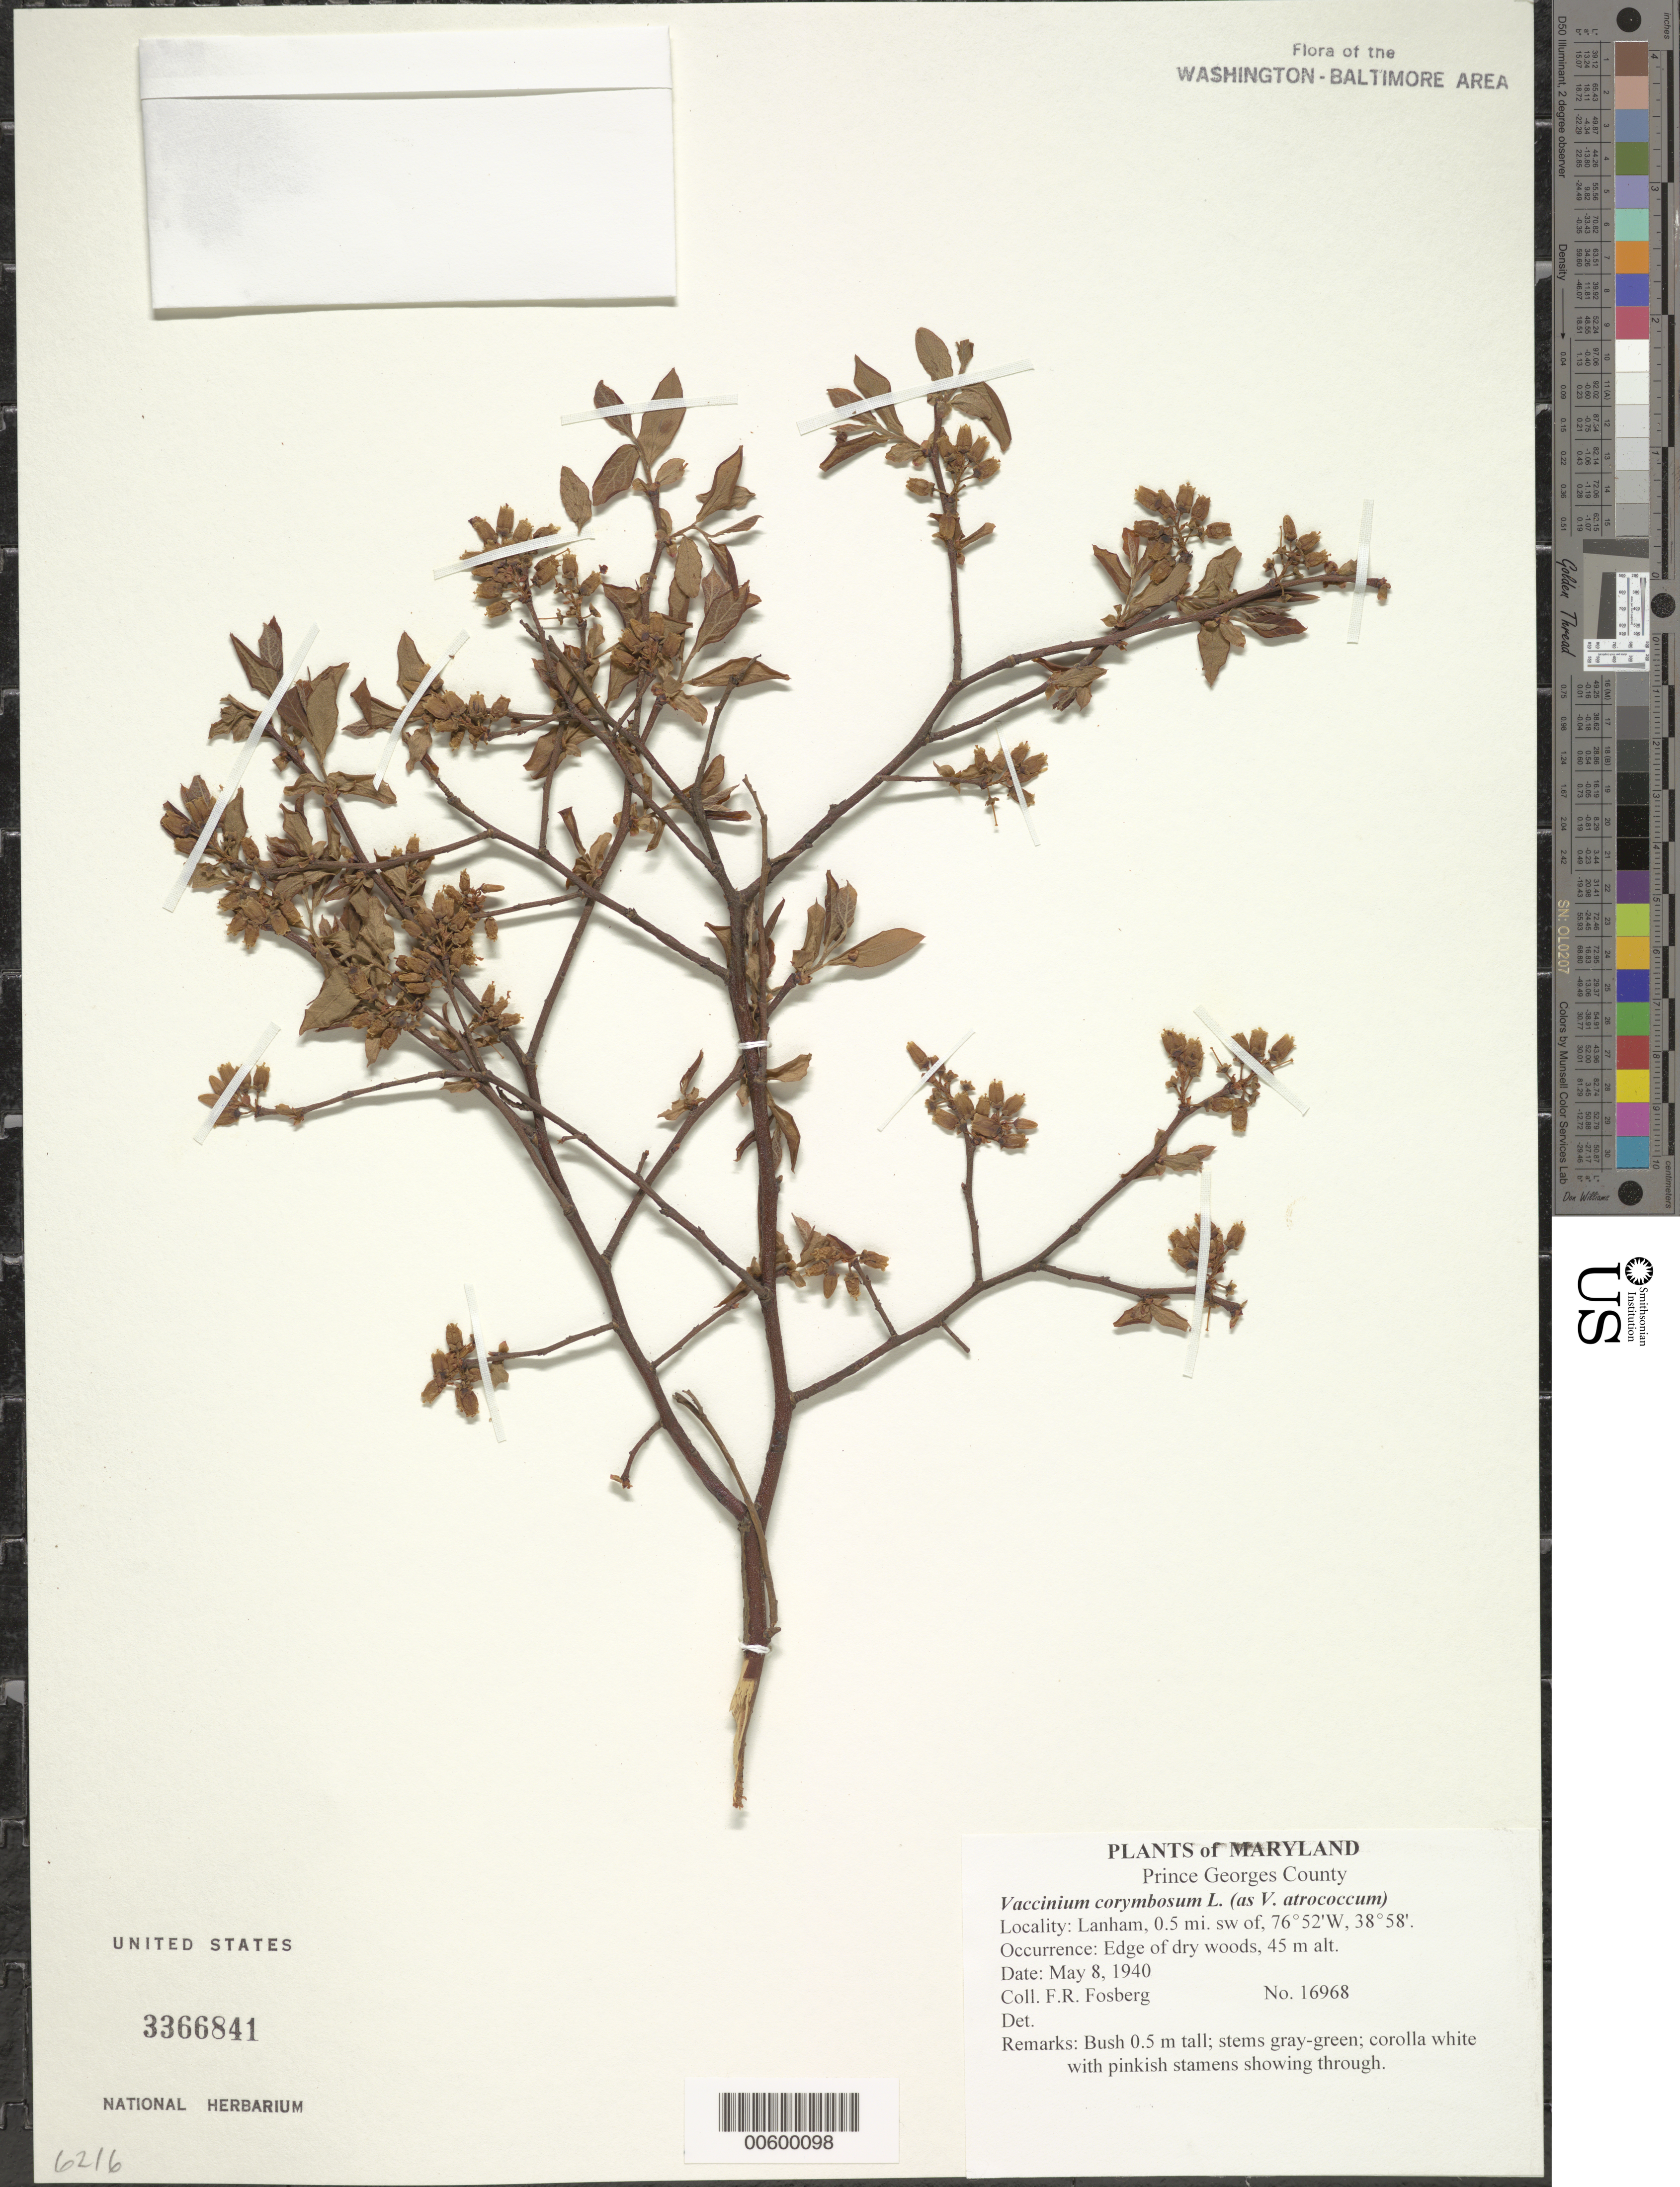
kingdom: Plantae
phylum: Tracheophyta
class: Magnoliopsida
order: Ericales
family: Ericaceae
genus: Vaccinium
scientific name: Vaccinium corymbosum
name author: L.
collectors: F. R. Fosberg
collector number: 16968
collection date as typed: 08 May 1940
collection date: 1940-05-08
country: United States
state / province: Maryland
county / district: Prince George's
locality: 0.5 mi. SW of Lanham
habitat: Edge of dry woods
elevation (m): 45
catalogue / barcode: US 3366841